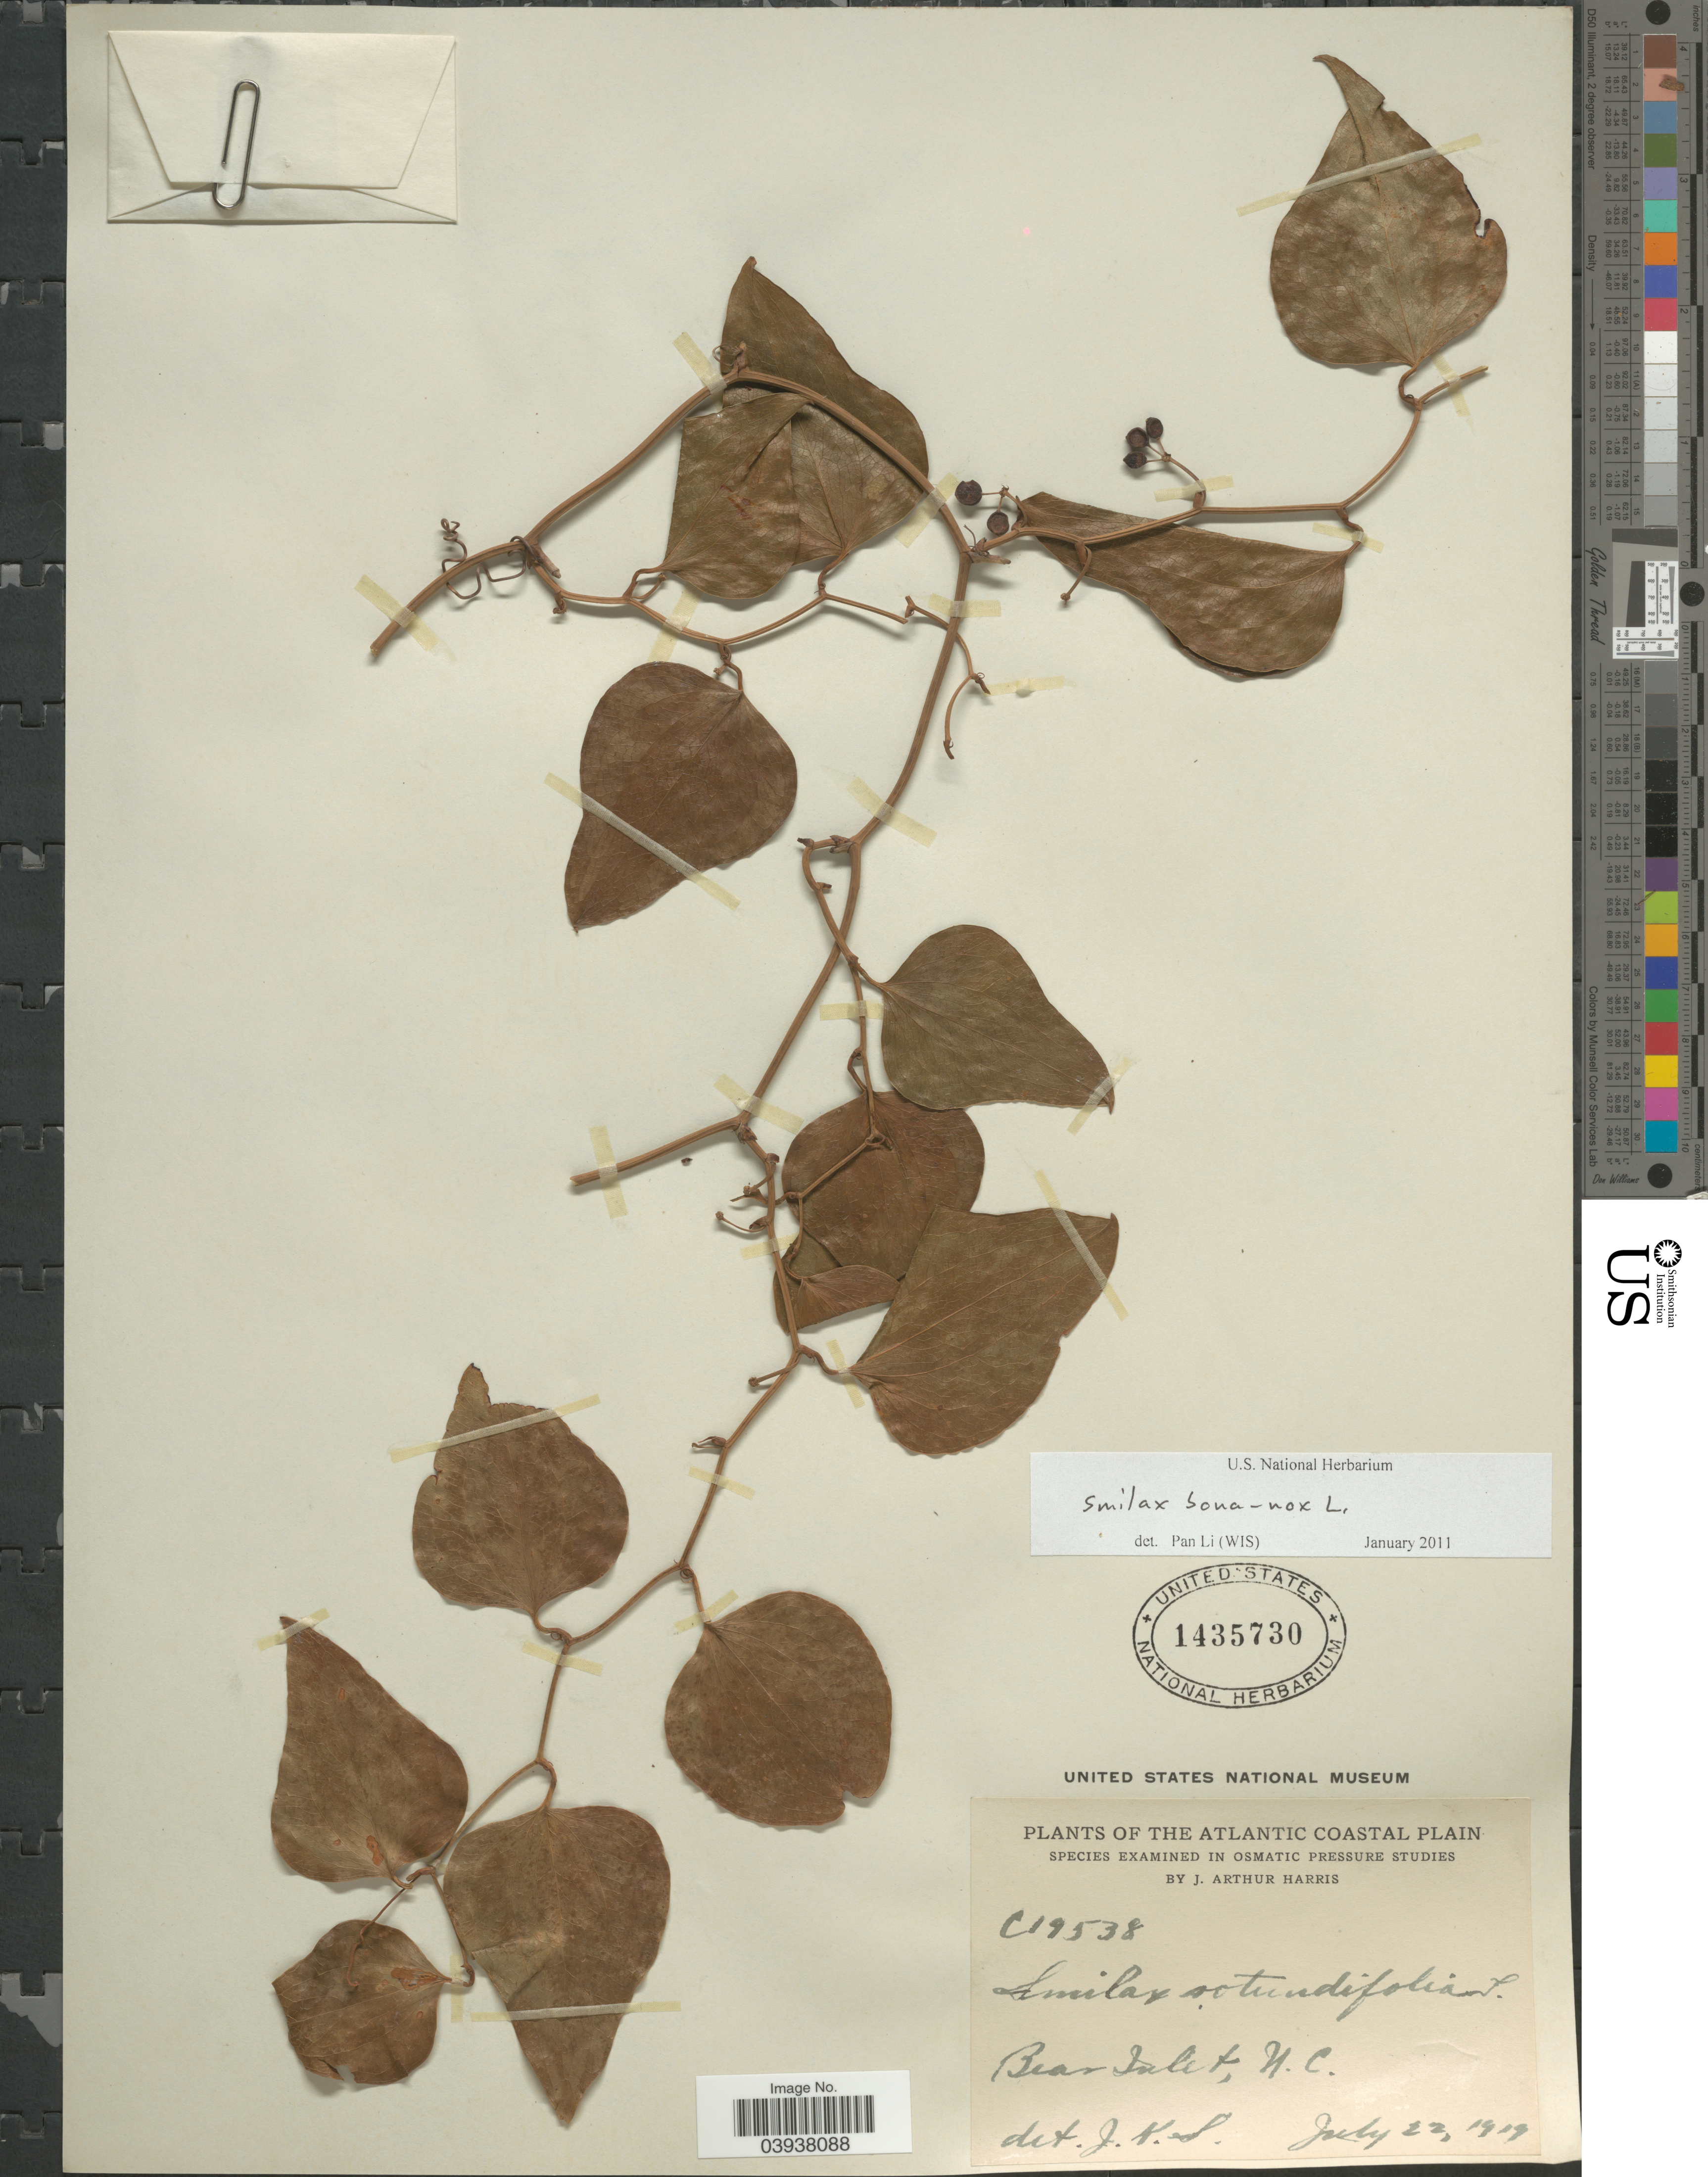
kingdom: Plantae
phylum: Tracheophyta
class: Liliopsida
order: Liliales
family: Smilacaceae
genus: Smilax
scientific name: Smilax bona-nox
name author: L.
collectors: J. A. Harris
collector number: C19538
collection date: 1919-07-22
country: United States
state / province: North Carolina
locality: Atlantic Coastal Plain. Bear Inlet.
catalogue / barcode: US 1435730